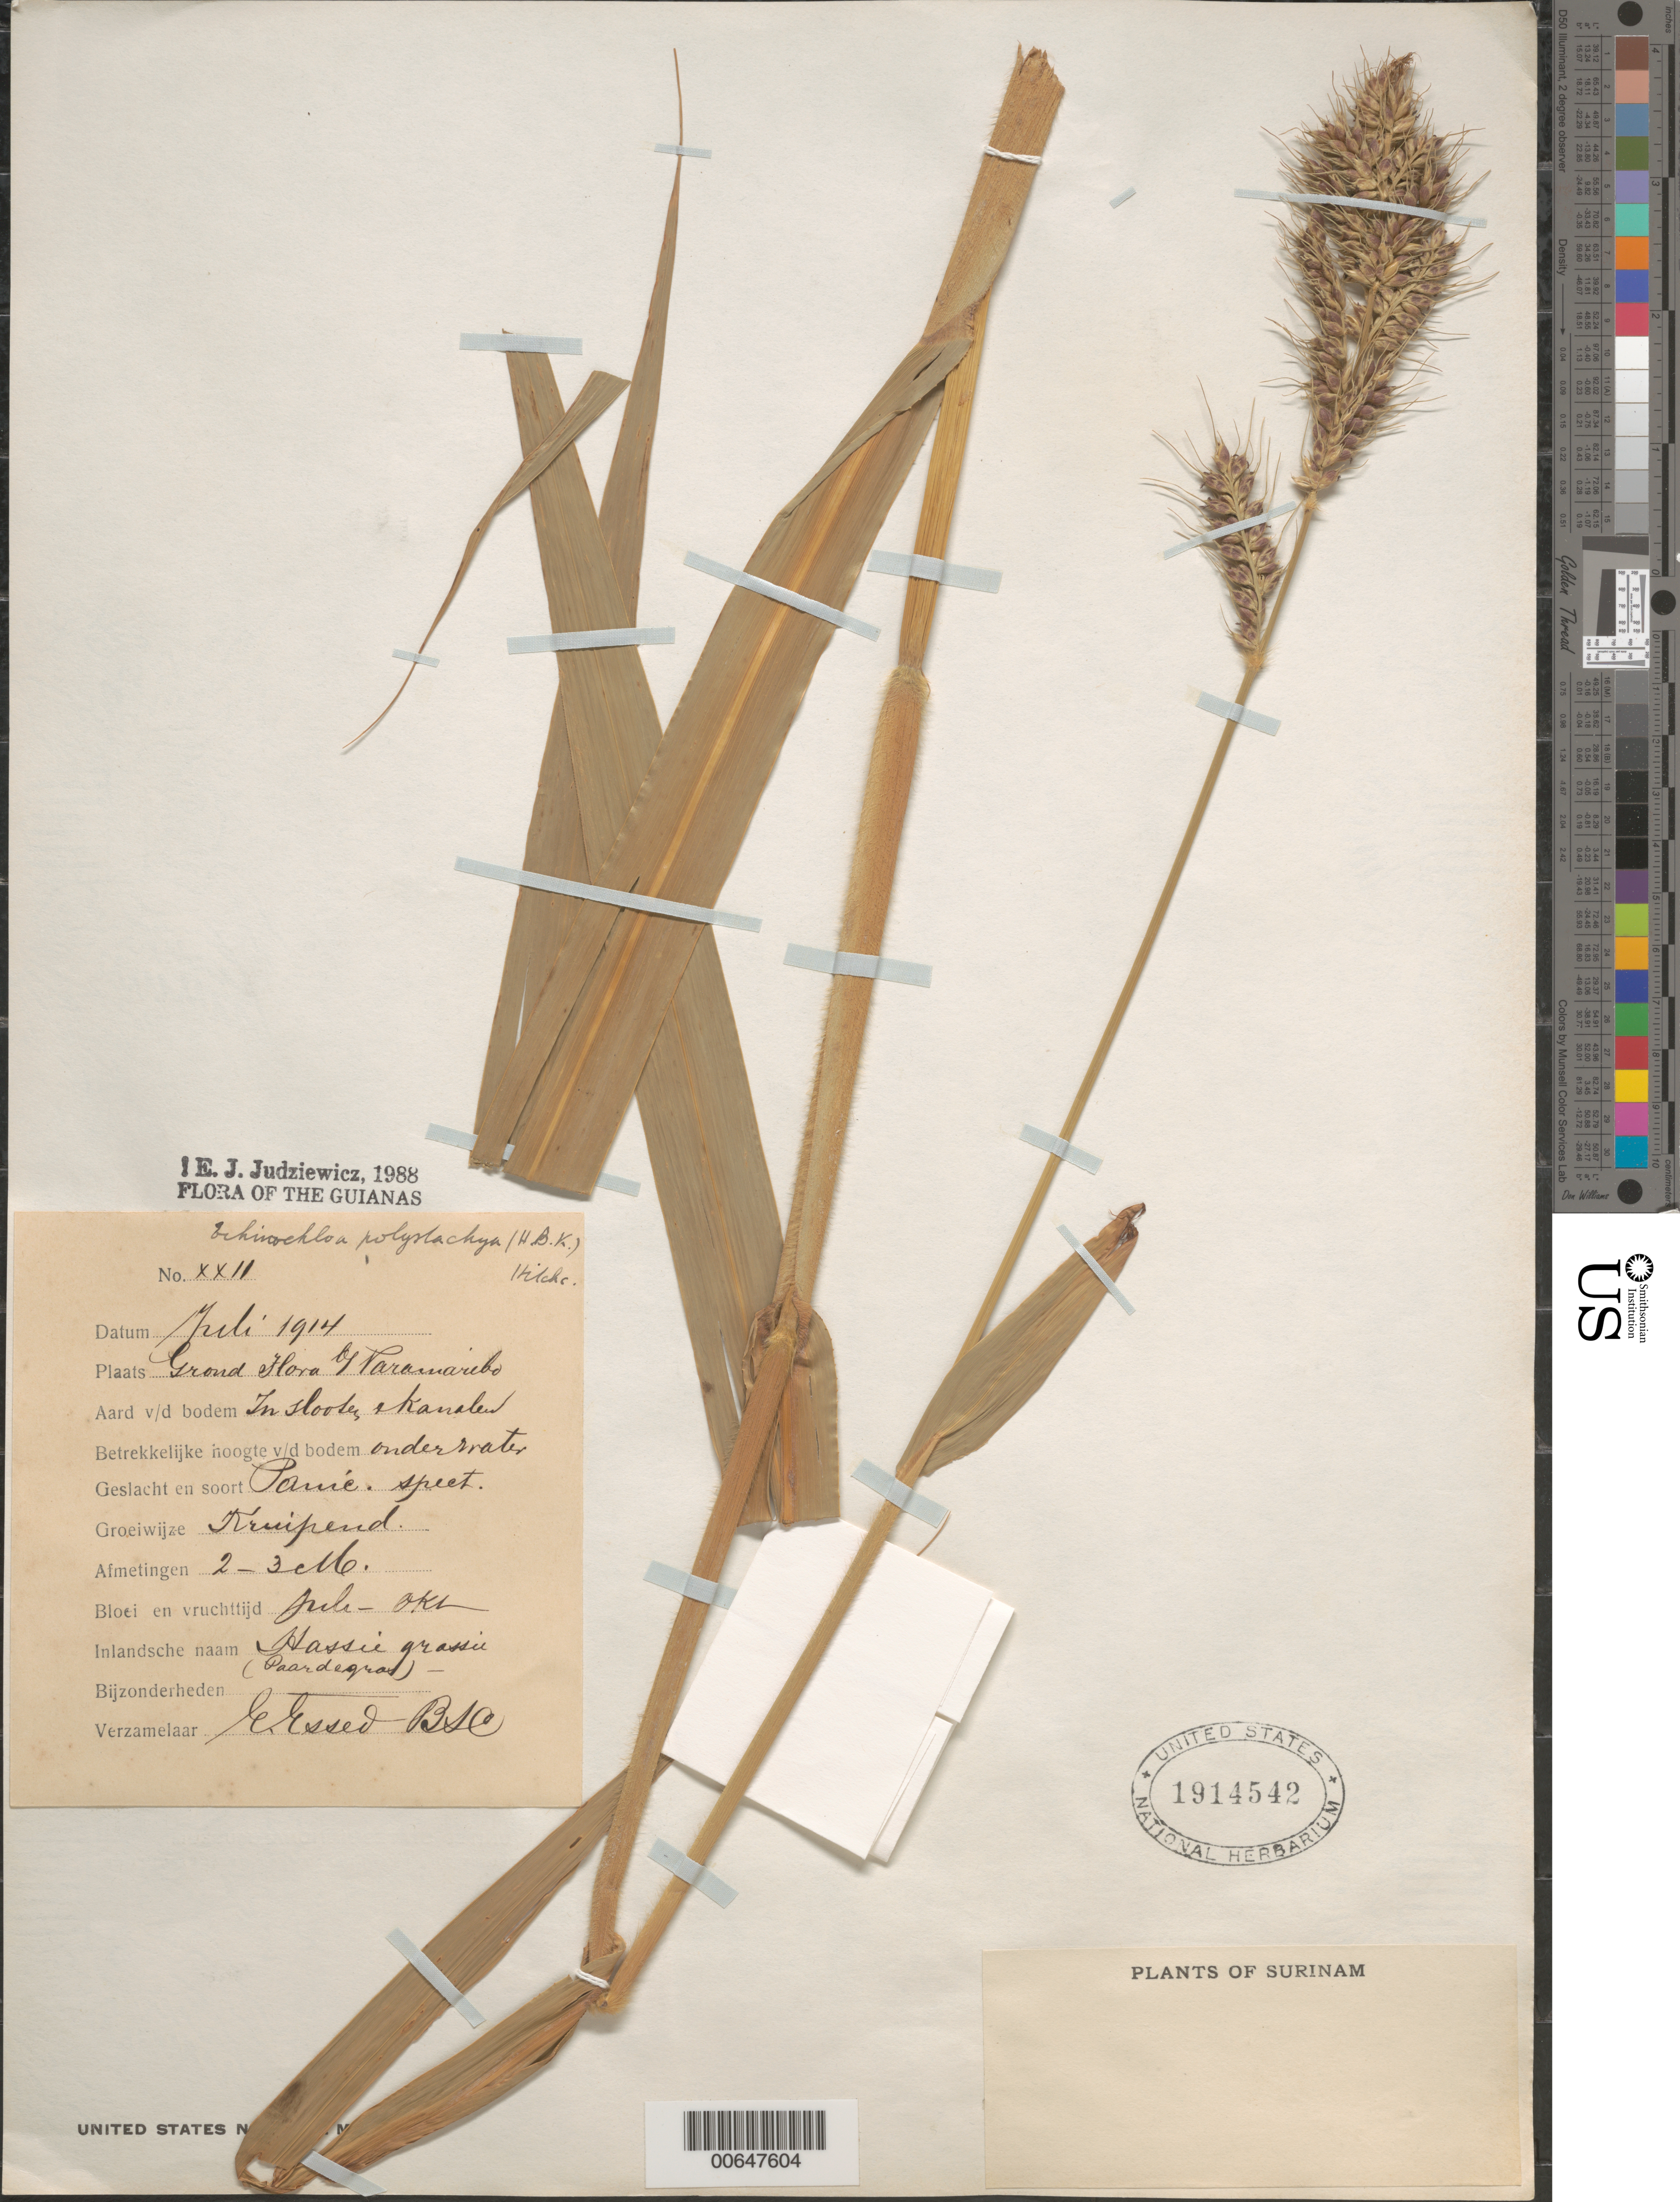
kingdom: Plantae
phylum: Tracheophyta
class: Liliopsida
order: Poales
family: Poaceae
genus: Echinochloa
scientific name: Echinochloa polystachya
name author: (Kunth) Hitchc.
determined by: Judziewicz, E. J.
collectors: E. Essed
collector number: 22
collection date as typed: Jul-14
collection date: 1914-07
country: Suriname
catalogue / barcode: US 1914542